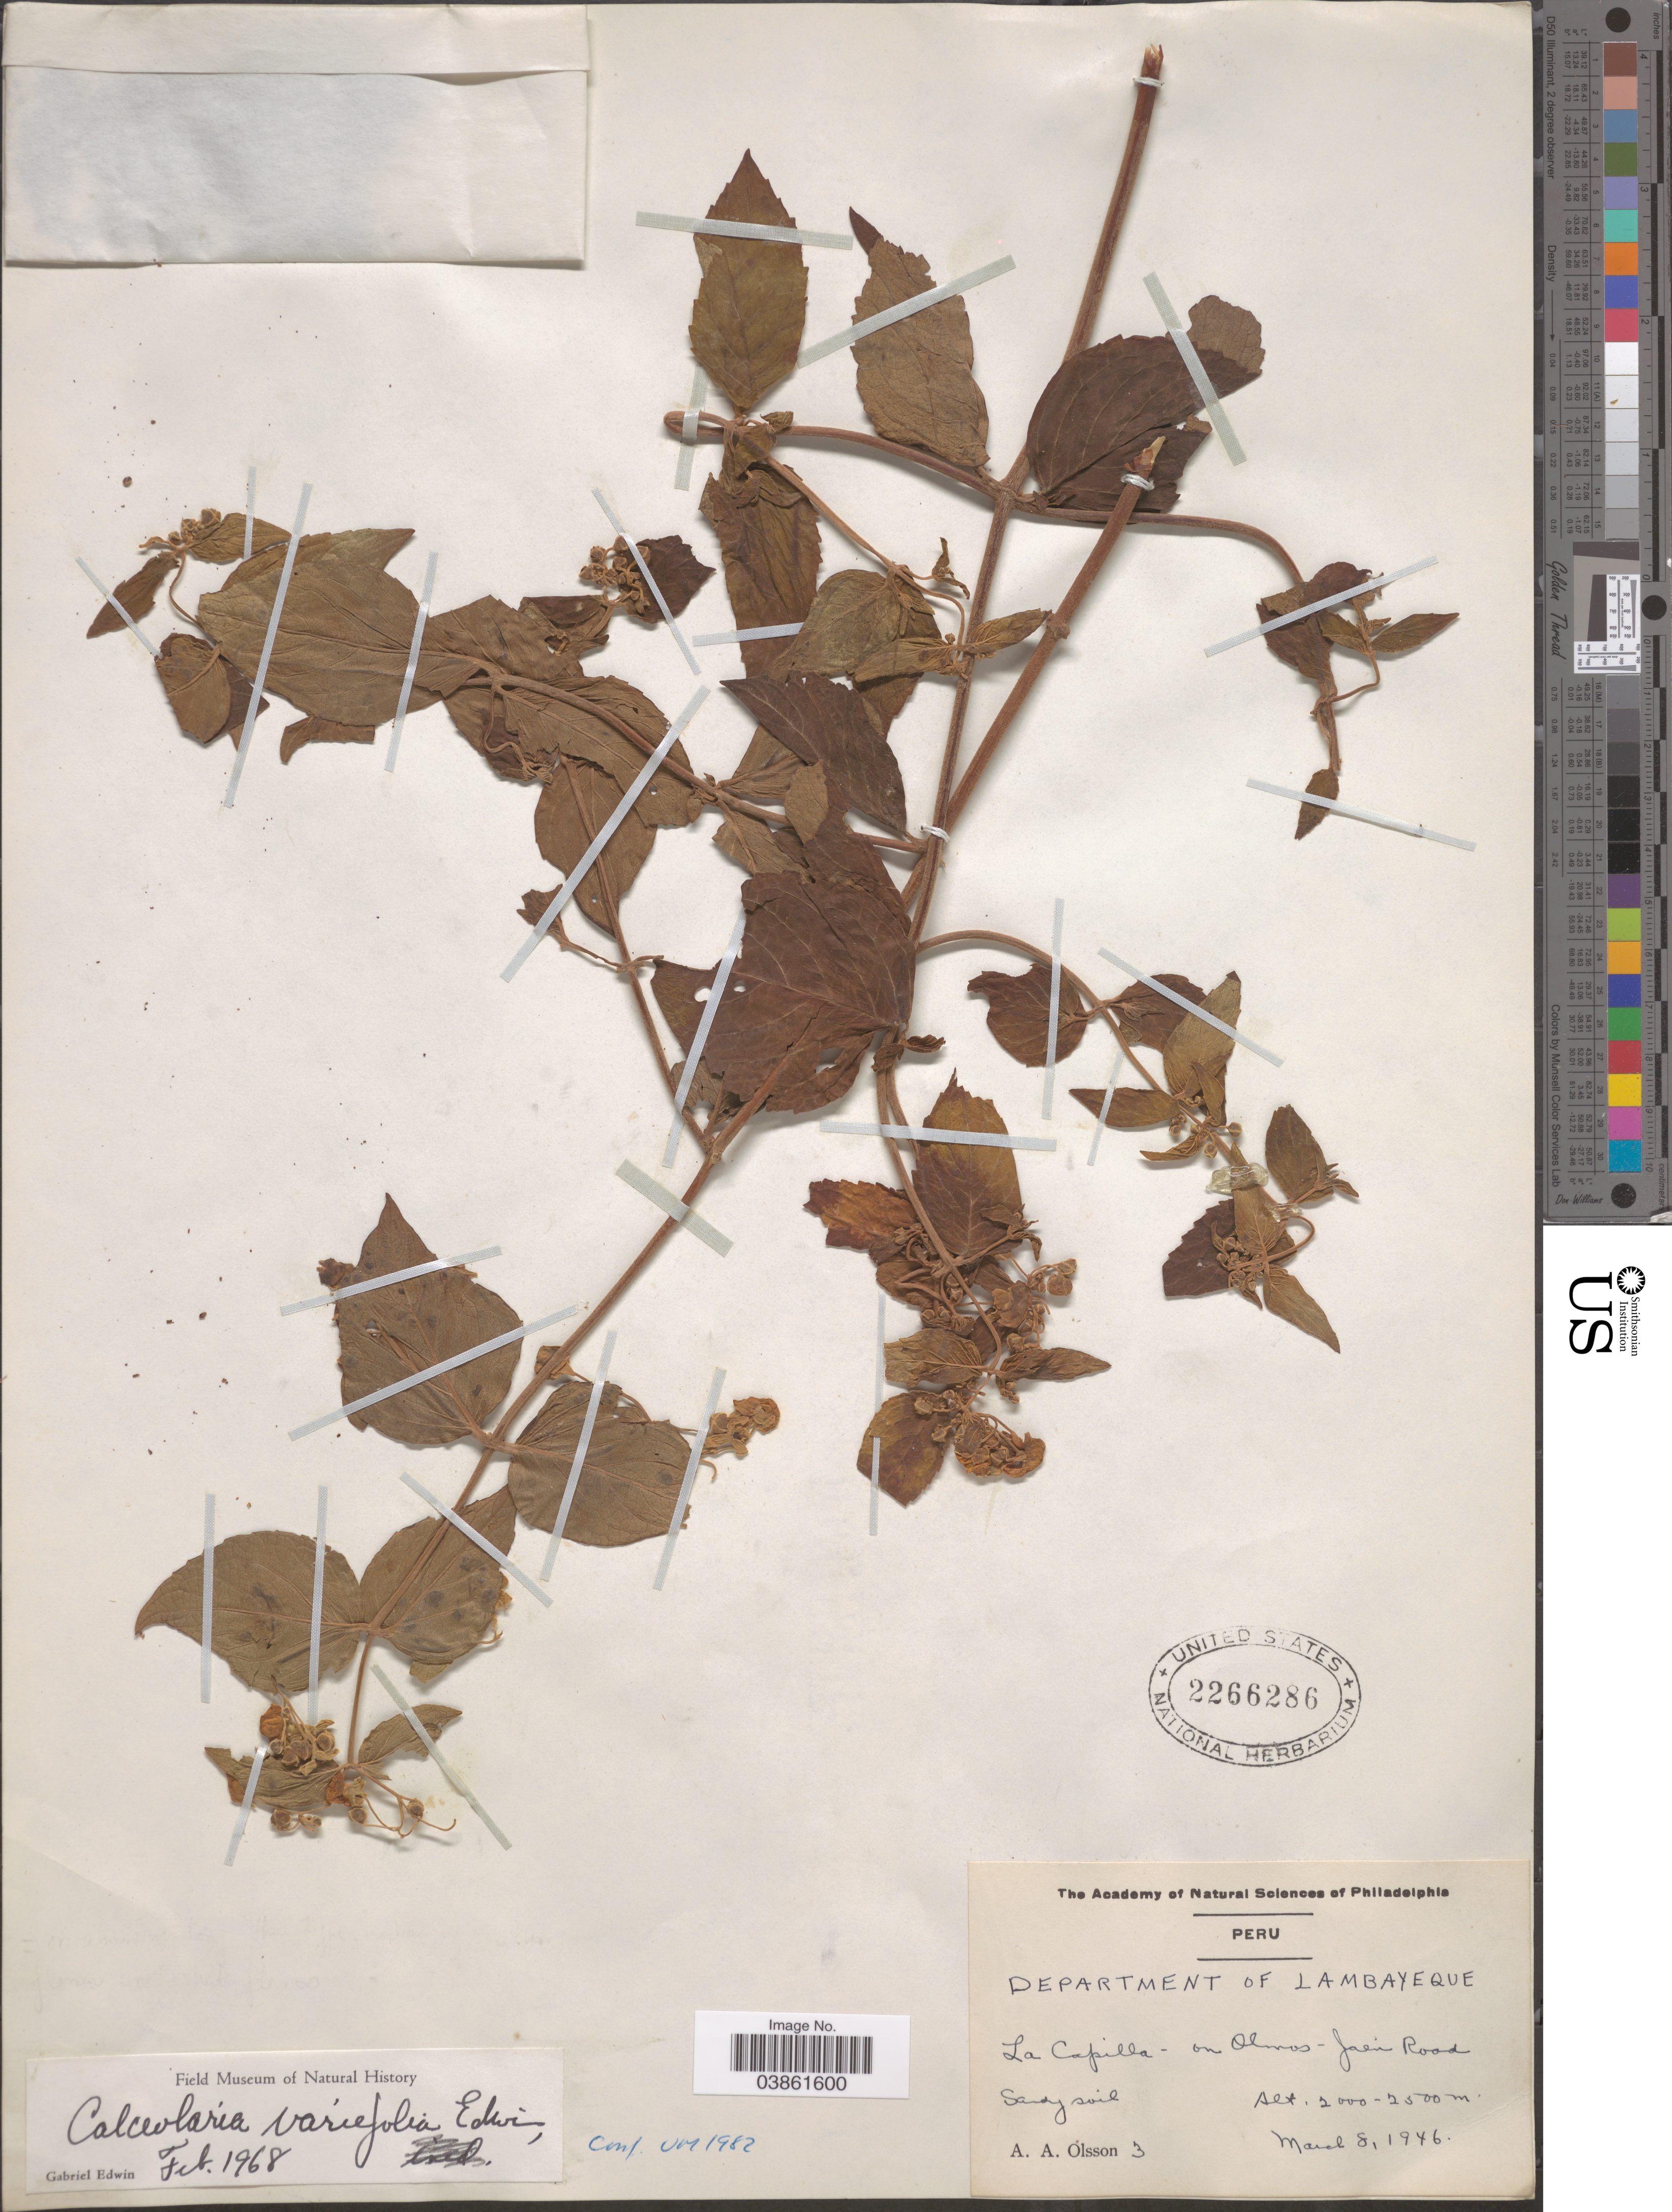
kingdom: Plantae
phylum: Tracheophyta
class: Magnoliopsida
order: Lamiales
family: Calceolariaceae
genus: Calceolaria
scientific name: Calceolaria variefolia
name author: Edwin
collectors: A. Olsson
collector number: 3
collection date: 1946-03-08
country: Peru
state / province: Lambayeque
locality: Department of Lambayeque. La Capilla - on Olmos-Jaen Road.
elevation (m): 2000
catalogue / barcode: US 2266286